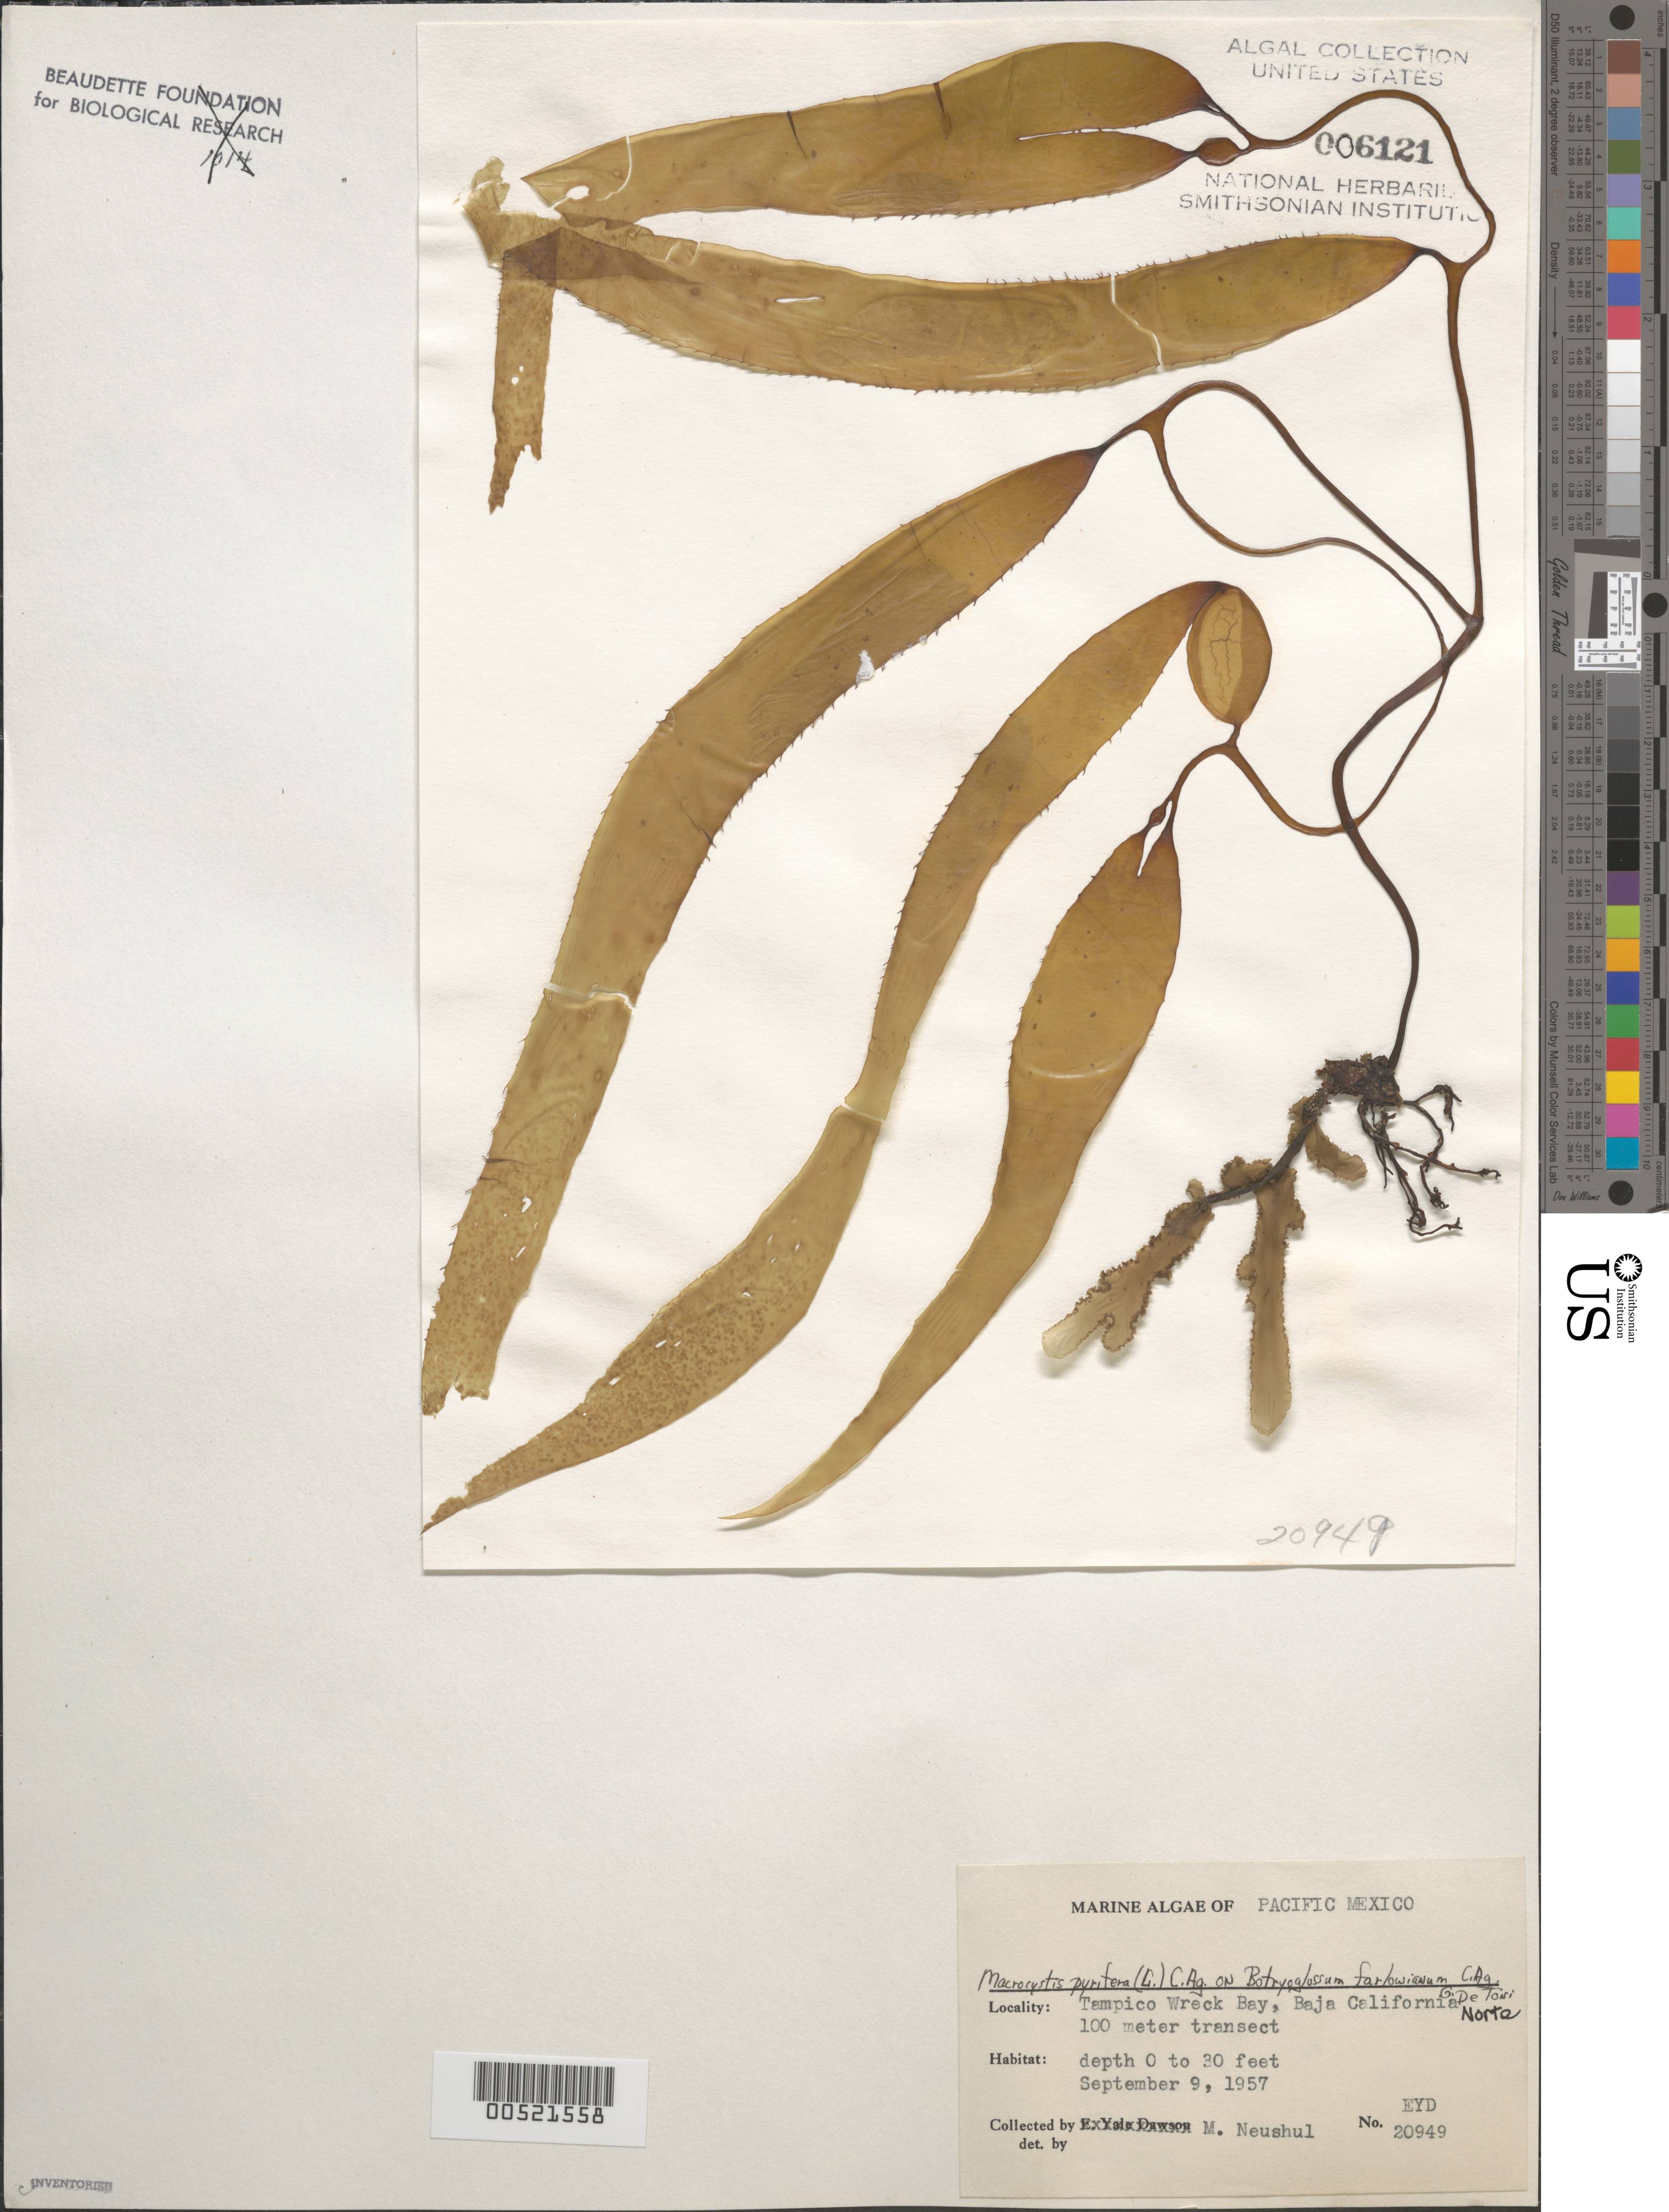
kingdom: Chromista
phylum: Ochrophyta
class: Phaeophyceae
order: Laminariales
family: Laminariaceae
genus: Macrocystis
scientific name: Macrocystis pyrifera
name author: (L.) C. Agardh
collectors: M. Neushul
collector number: EYD 20949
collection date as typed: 09 Sep 1957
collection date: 1957-09-09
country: Mexico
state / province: Baja California Norte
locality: Tampico Wreck Bay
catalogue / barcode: US 6121